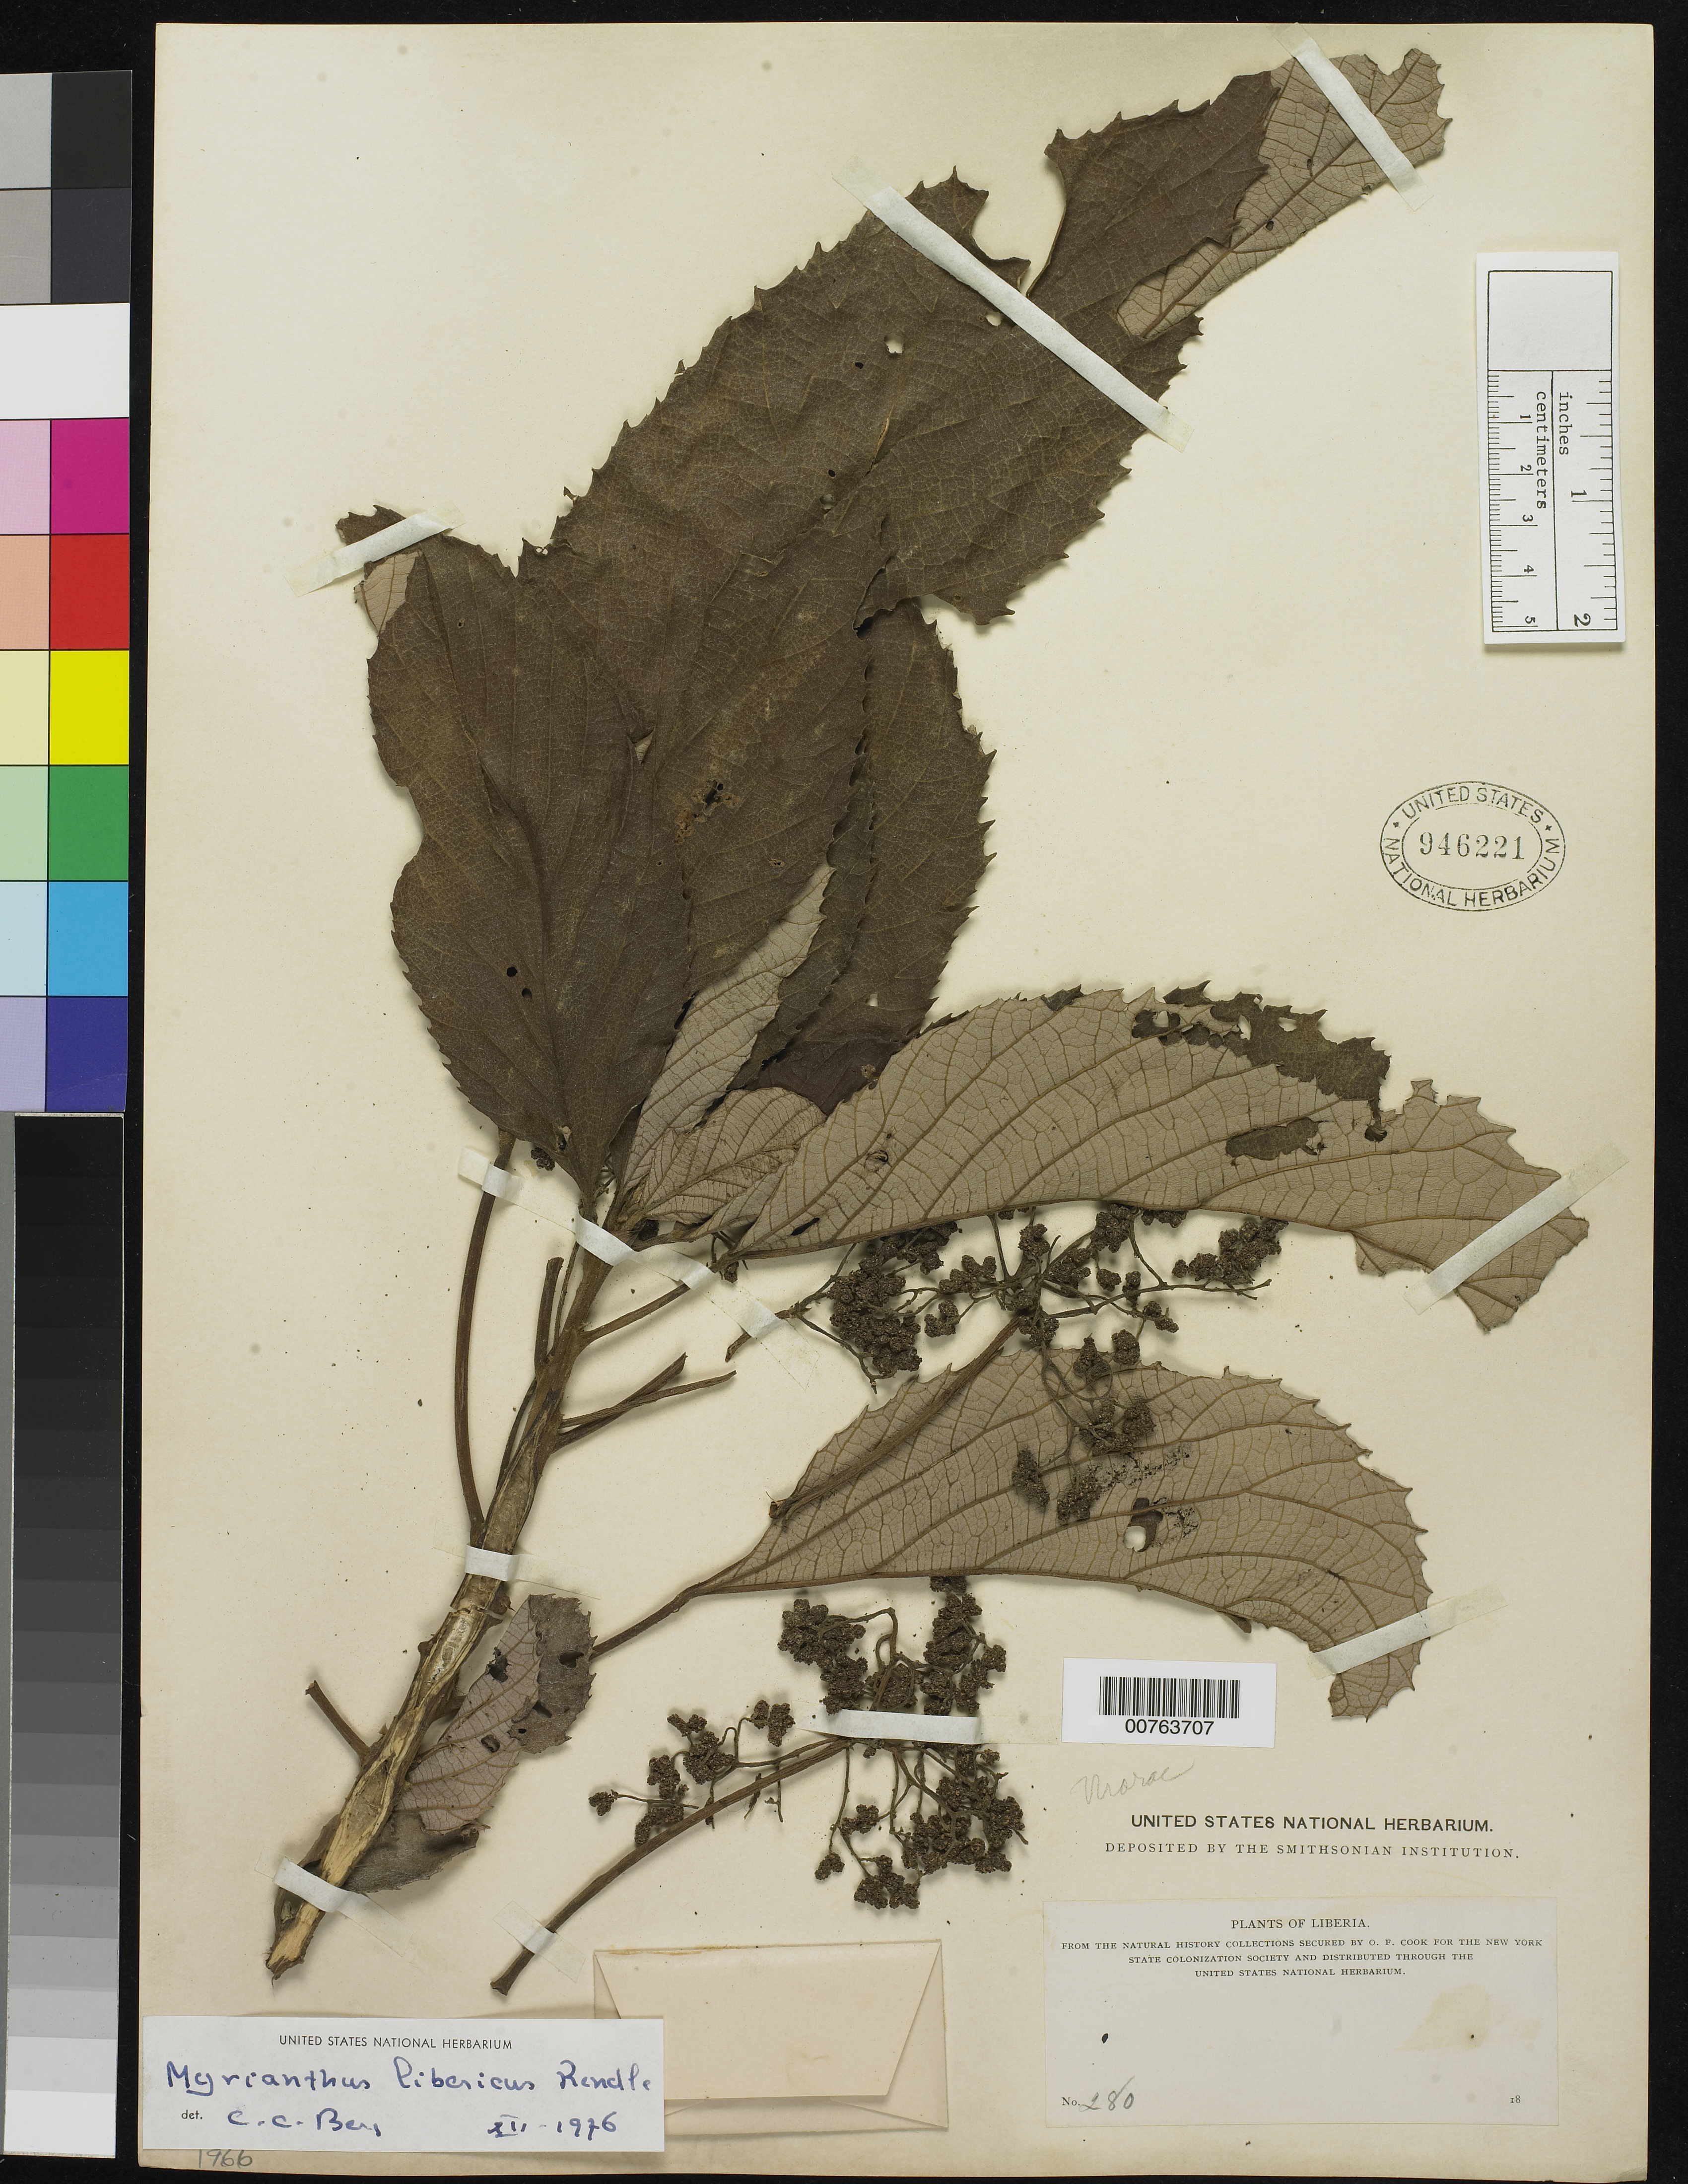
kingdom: Plantae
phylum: Tracheophyta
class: Magnoliopsida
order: Rosales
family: Urticaceae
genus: Myrianthus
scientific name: Myrianthus libericus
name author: Rendle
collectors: O. F. Cook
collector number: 280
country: Liberia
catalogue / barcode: US 946221